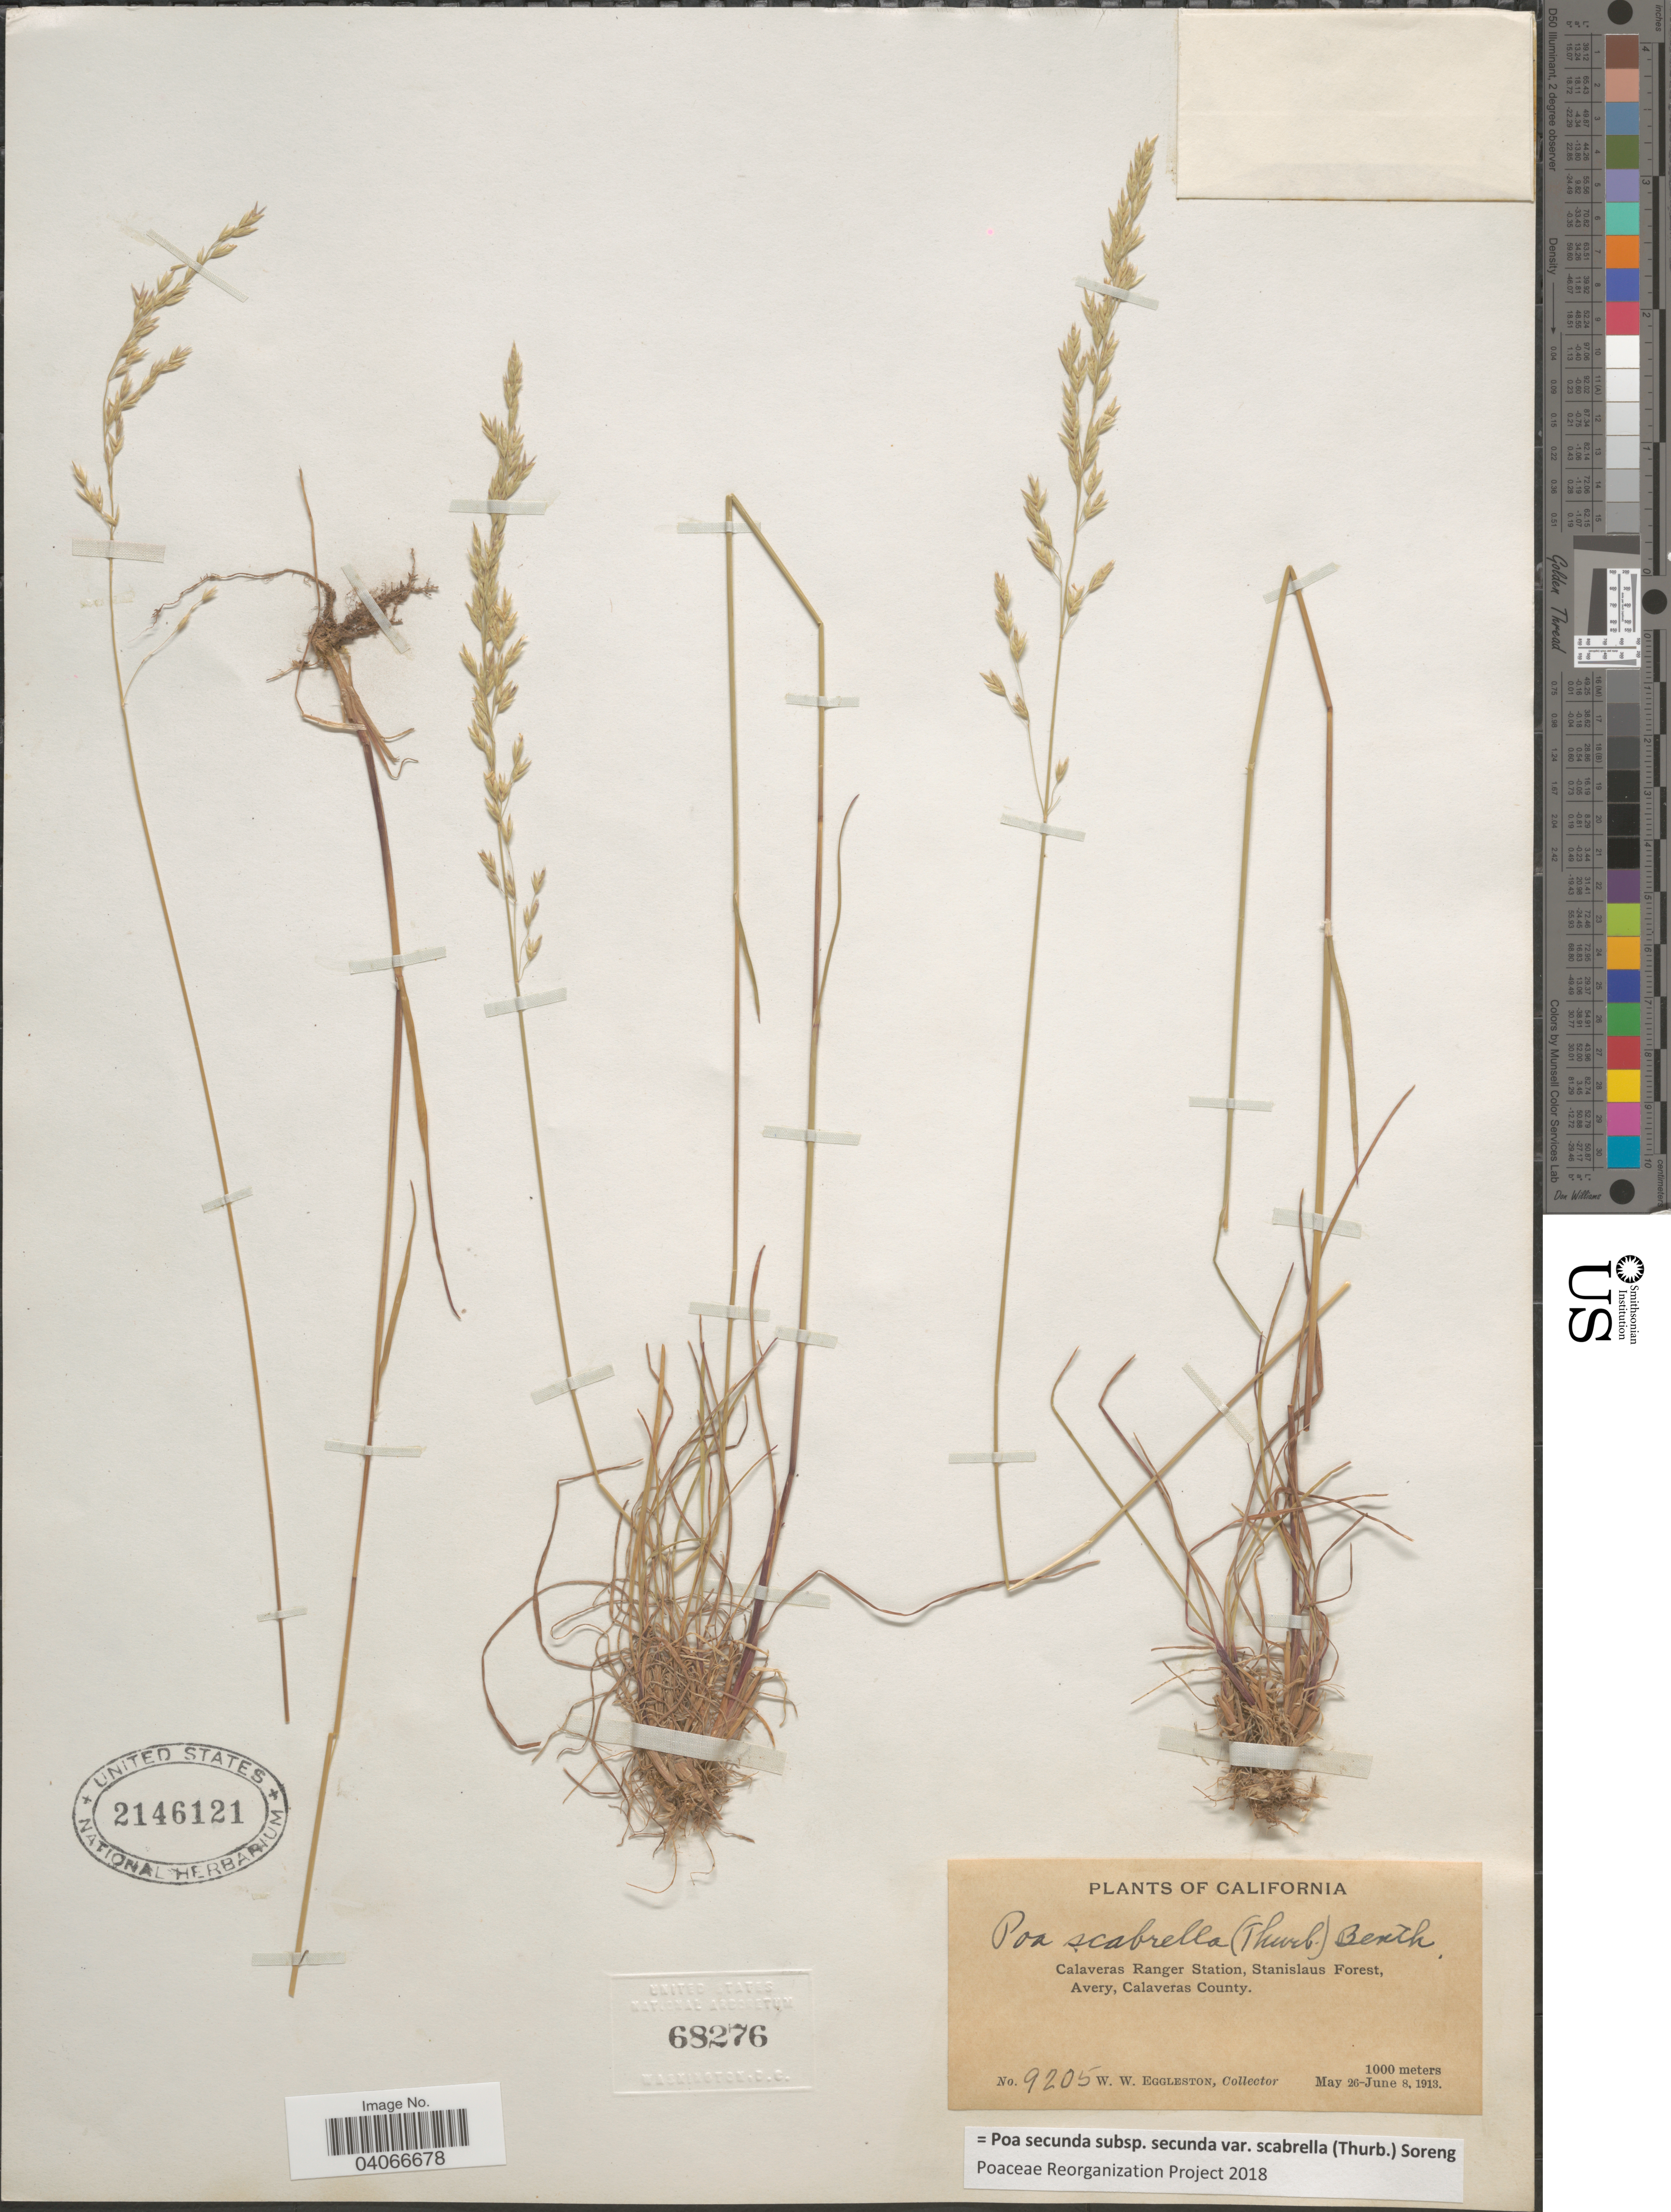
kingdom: Plantae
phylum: Tracheophyta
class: Liliopsida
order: Poales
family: Poaceae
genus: Poa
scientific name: Poa secunda subsp. secunda var. scabrella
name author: (Thurb.) Soreng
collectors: W. W. Eggleston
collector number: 9205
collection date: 1913-05-26/1913-06-08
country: United States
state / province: California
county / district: Calaveras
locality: Calaveras Ranger Station, Stanislaus Forest, Avery, Calaveras County.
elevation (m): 1000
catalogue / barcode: US 2146121